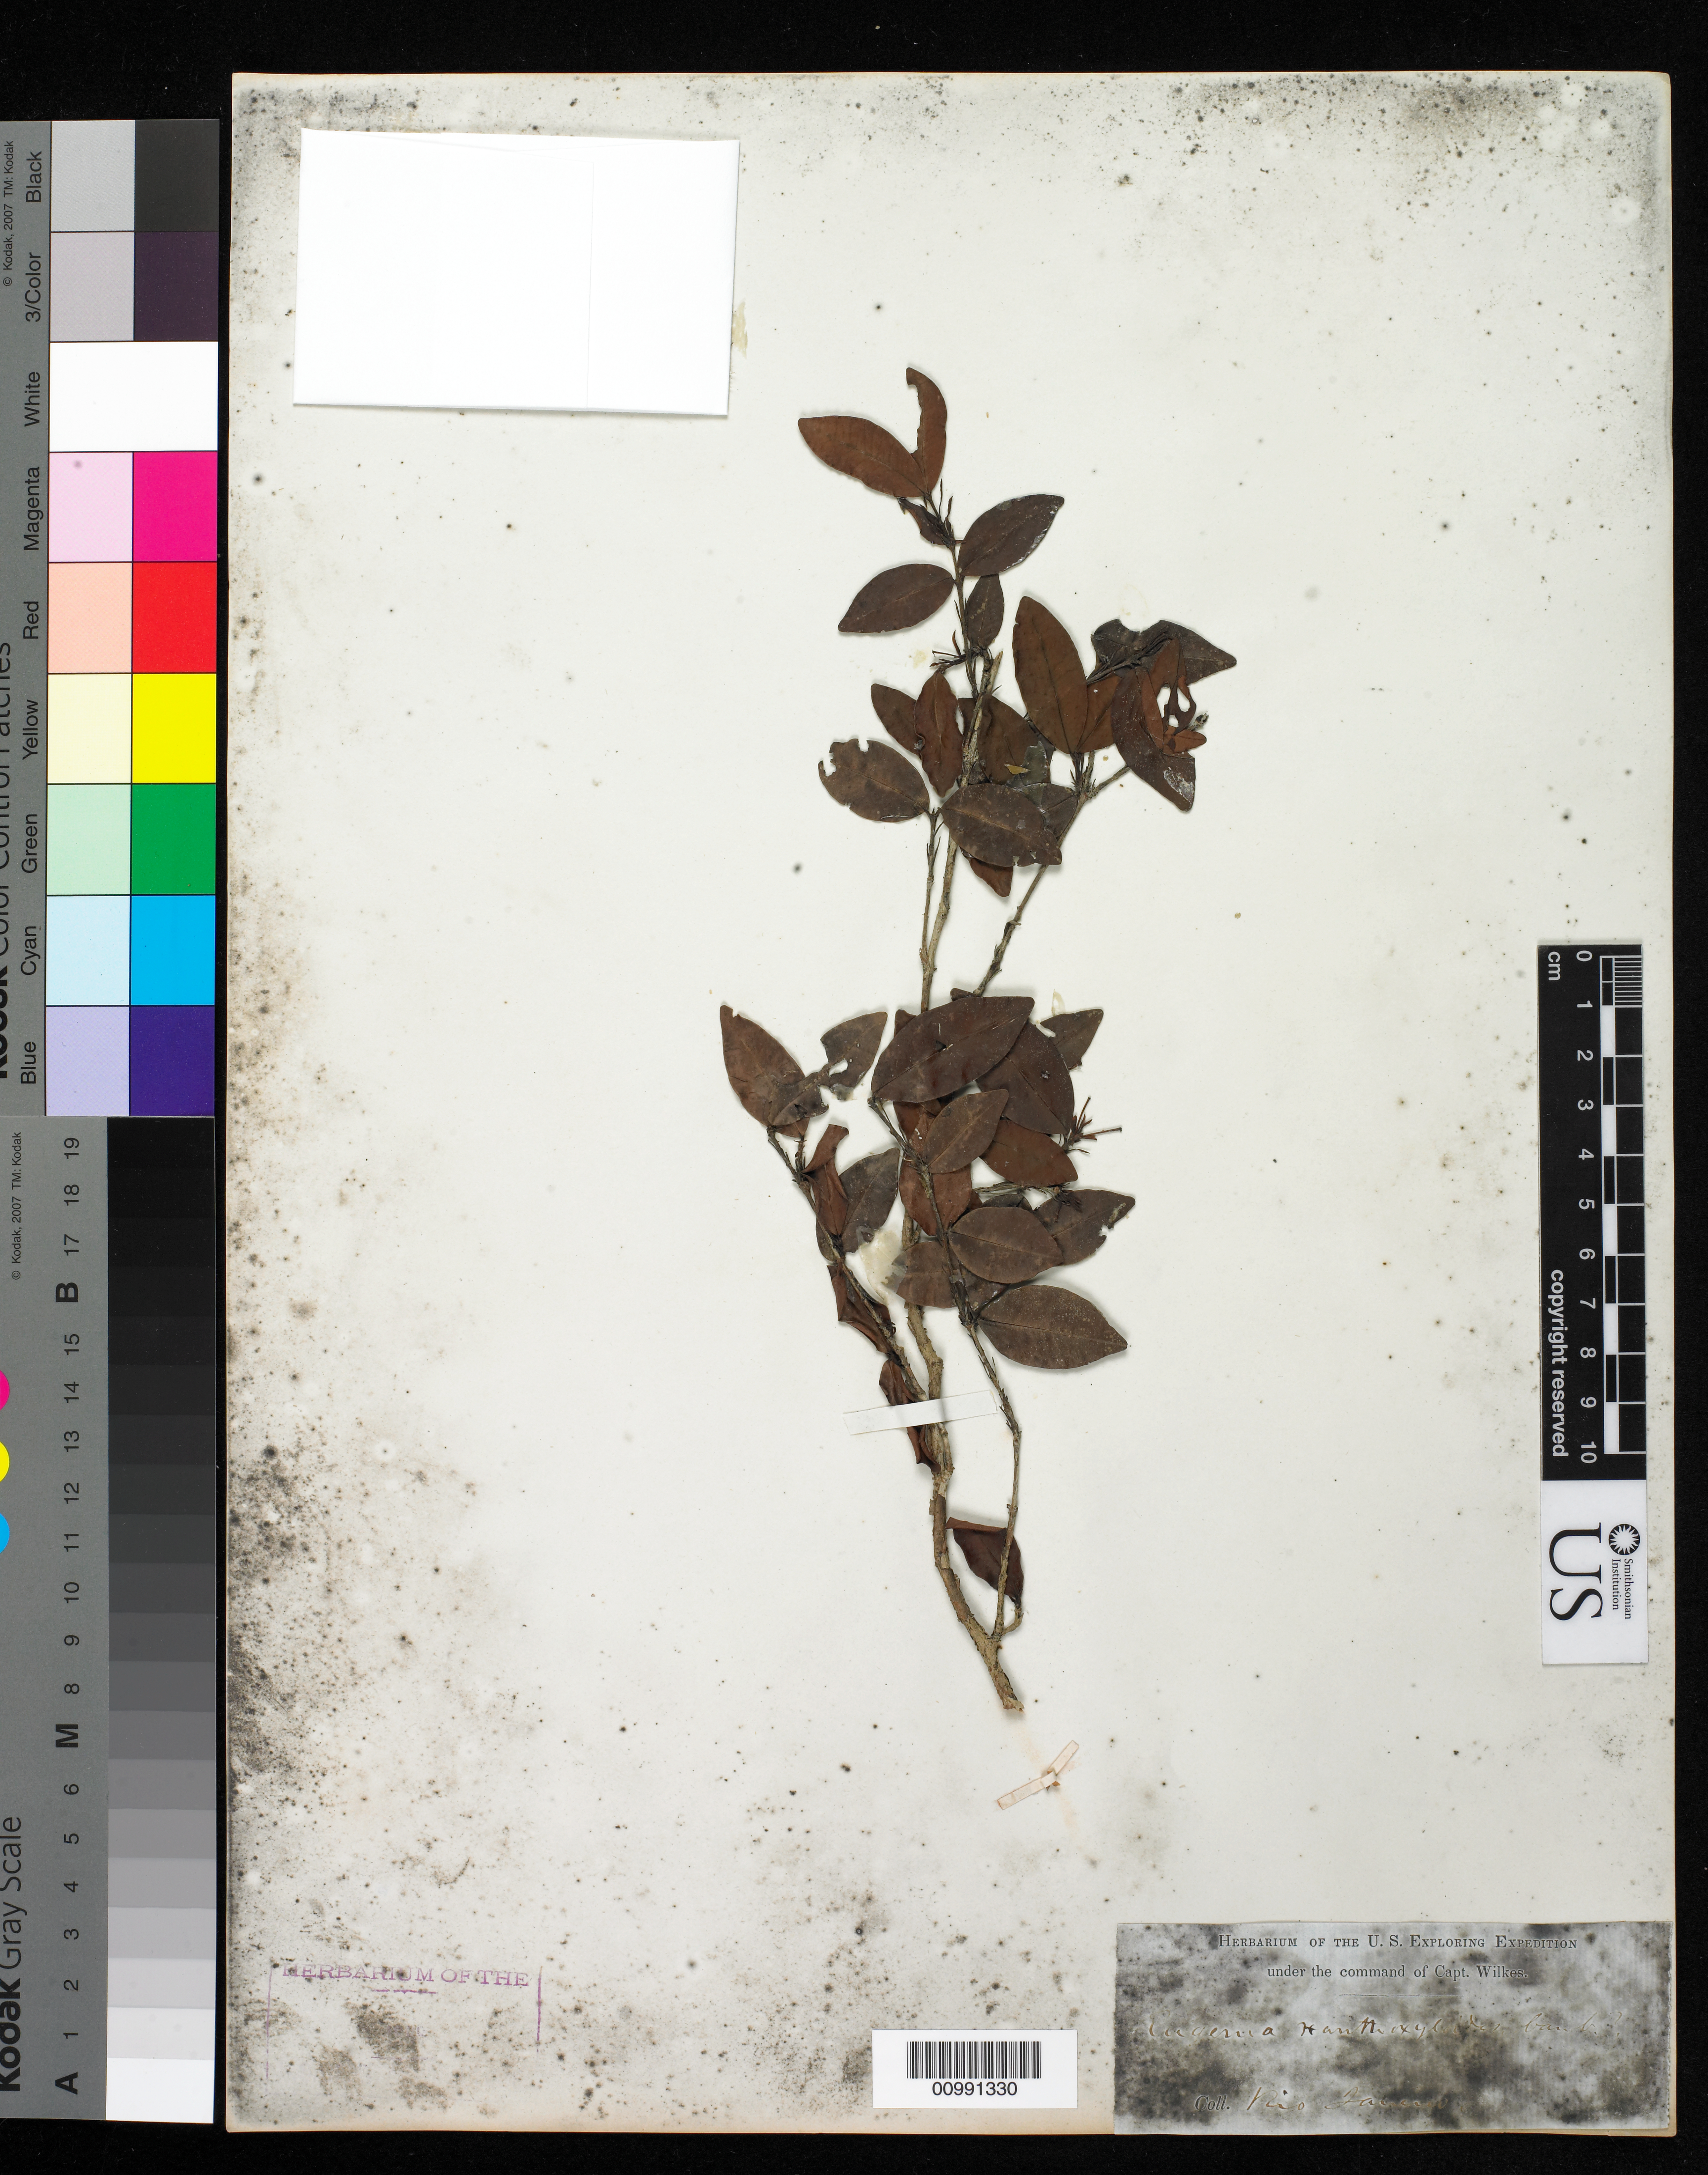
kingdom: Plantae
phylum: Tracheophyta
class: Magnoliopsida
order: Myrtales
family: Myrtaceae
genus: Eugenia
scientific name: Eugenia sp.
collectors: Wilkes Explor. Exped.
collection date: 1838/1842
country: Brazil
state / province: Rio de Janeiro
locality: Rio Janeiro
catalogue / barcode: US 98621